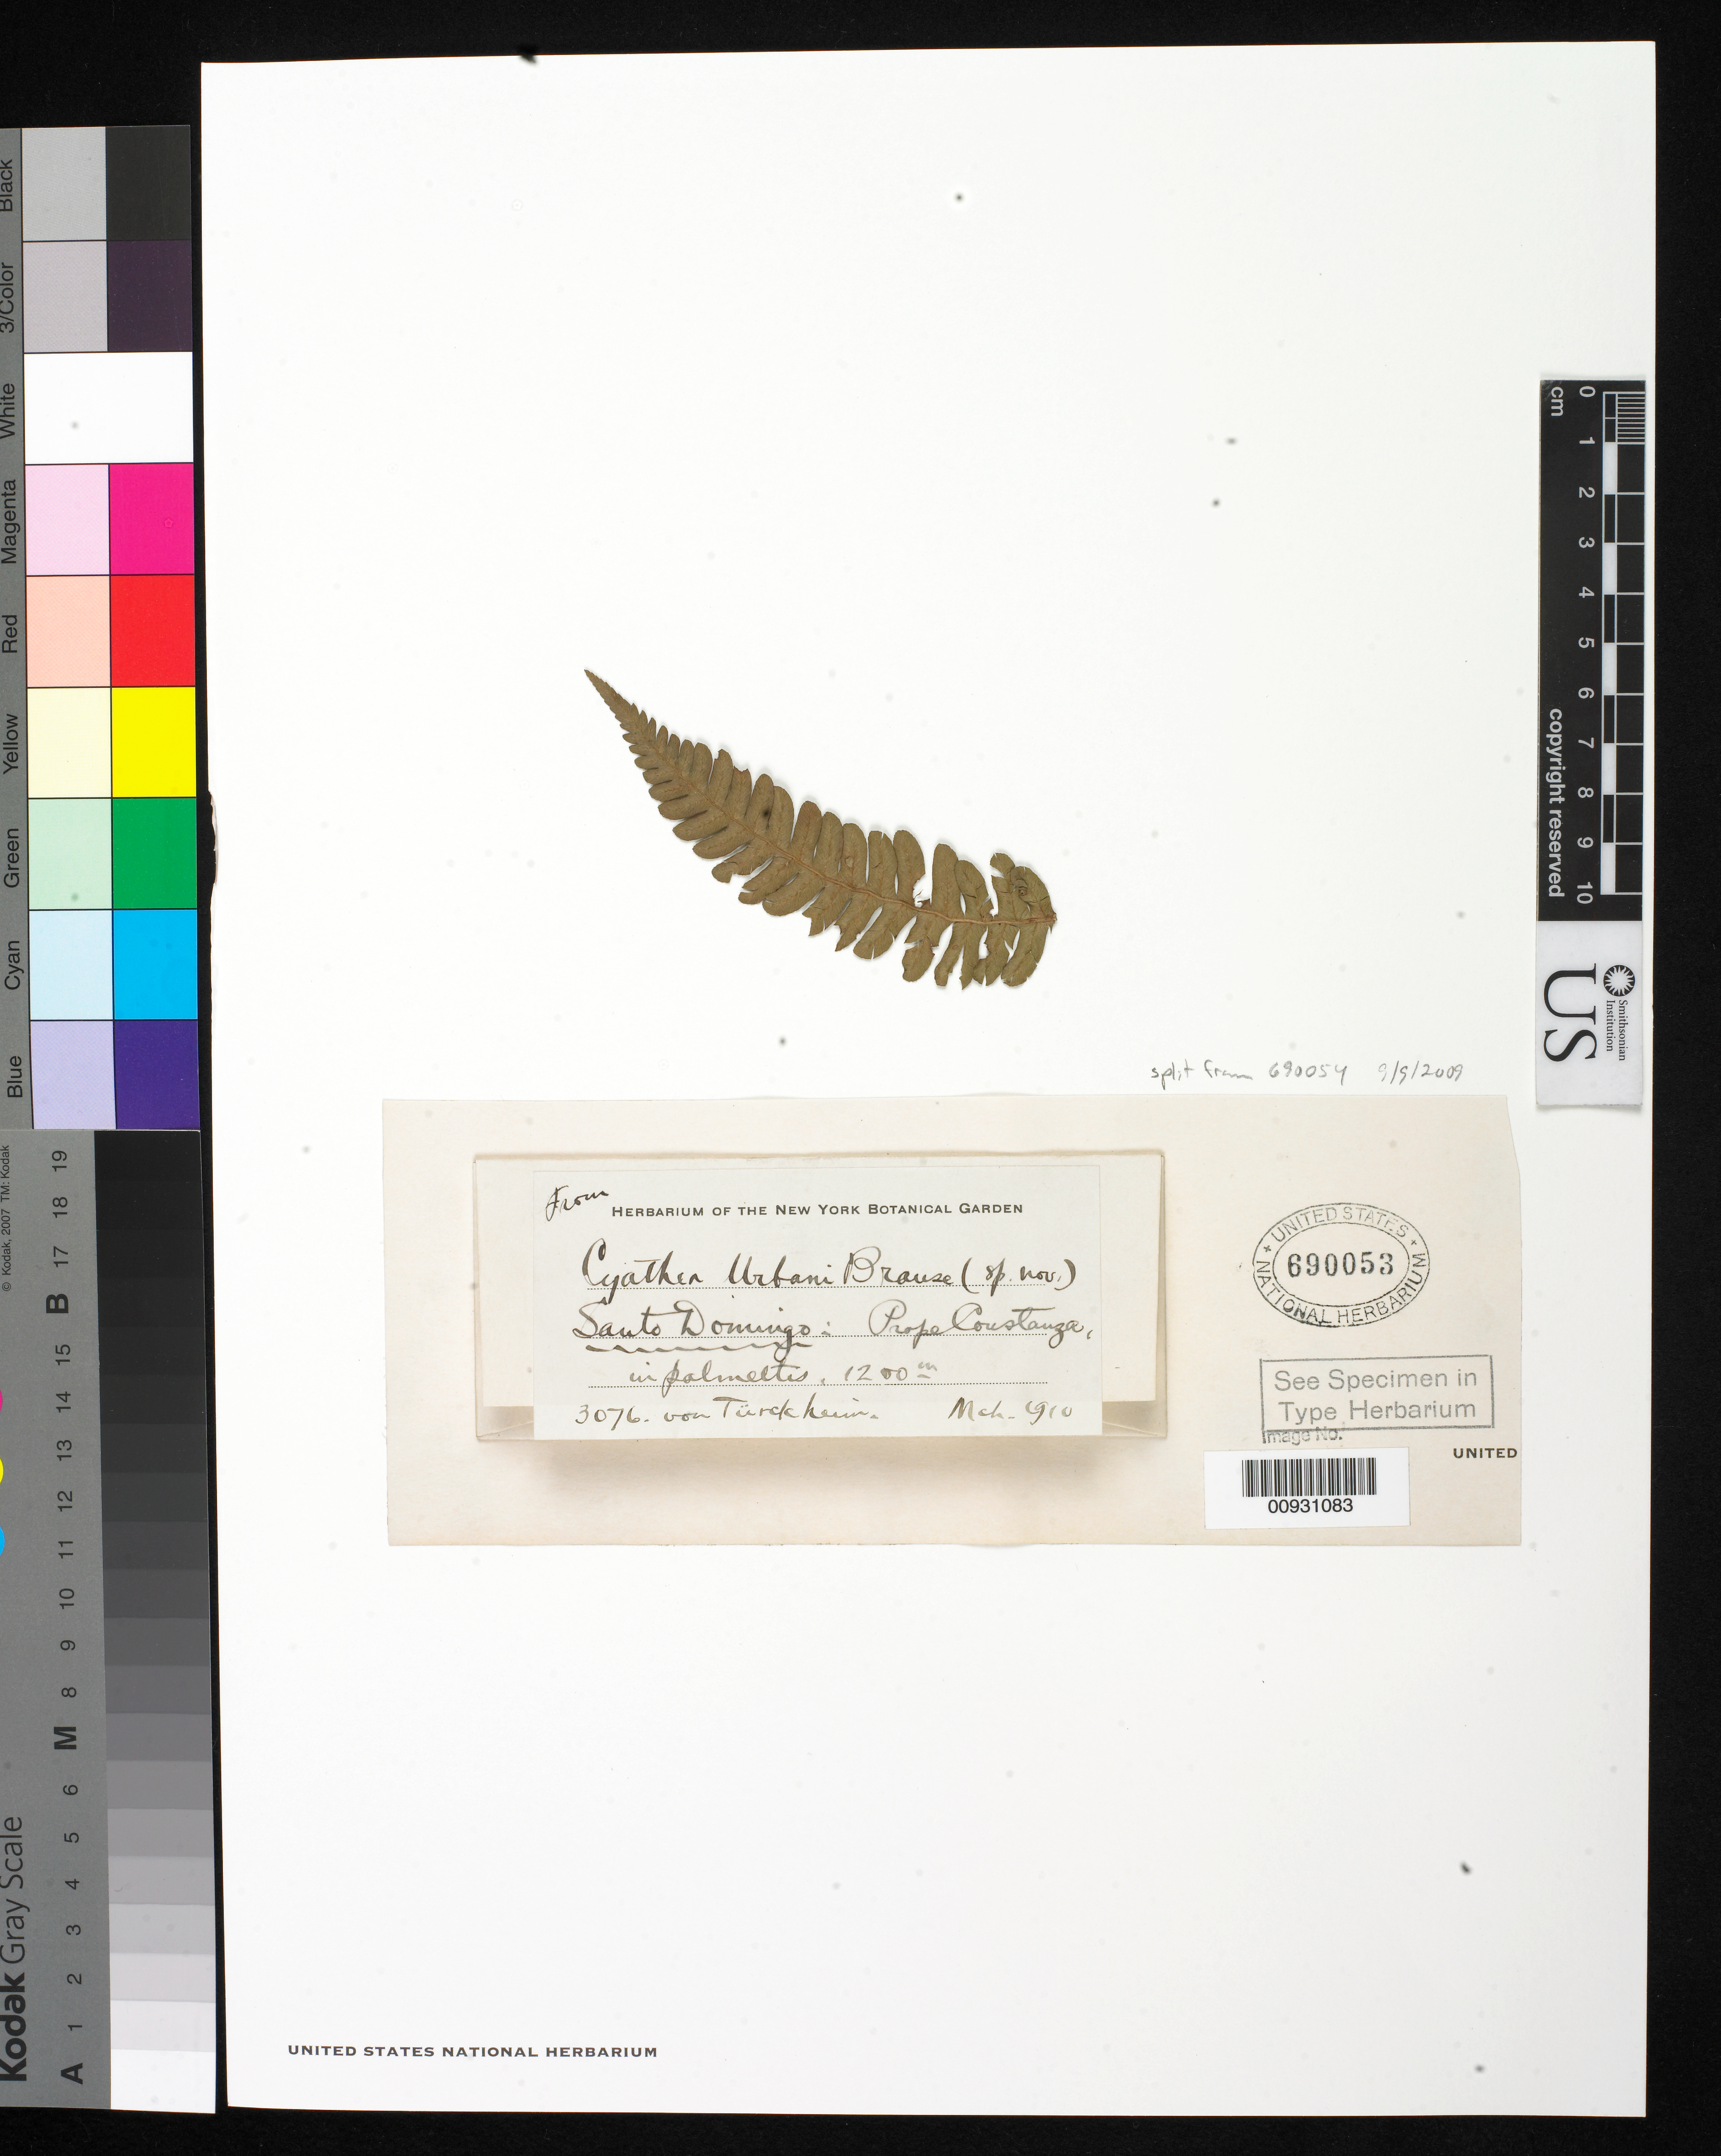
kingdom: Plantae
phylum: Tracheophyta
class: Polypodiopsida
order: Cyatheales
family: Cyatheaceae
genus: Cyathea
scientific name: Cyathea urbanii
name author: Brause in Urb.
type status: Isotype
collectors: H. von Türckheim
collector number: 3076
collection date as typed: Mar 1910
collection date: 1910-03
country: Dominican Republic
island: Hispaniola Island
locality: Prope Constanza.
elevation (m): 1200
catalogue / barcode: US 690053